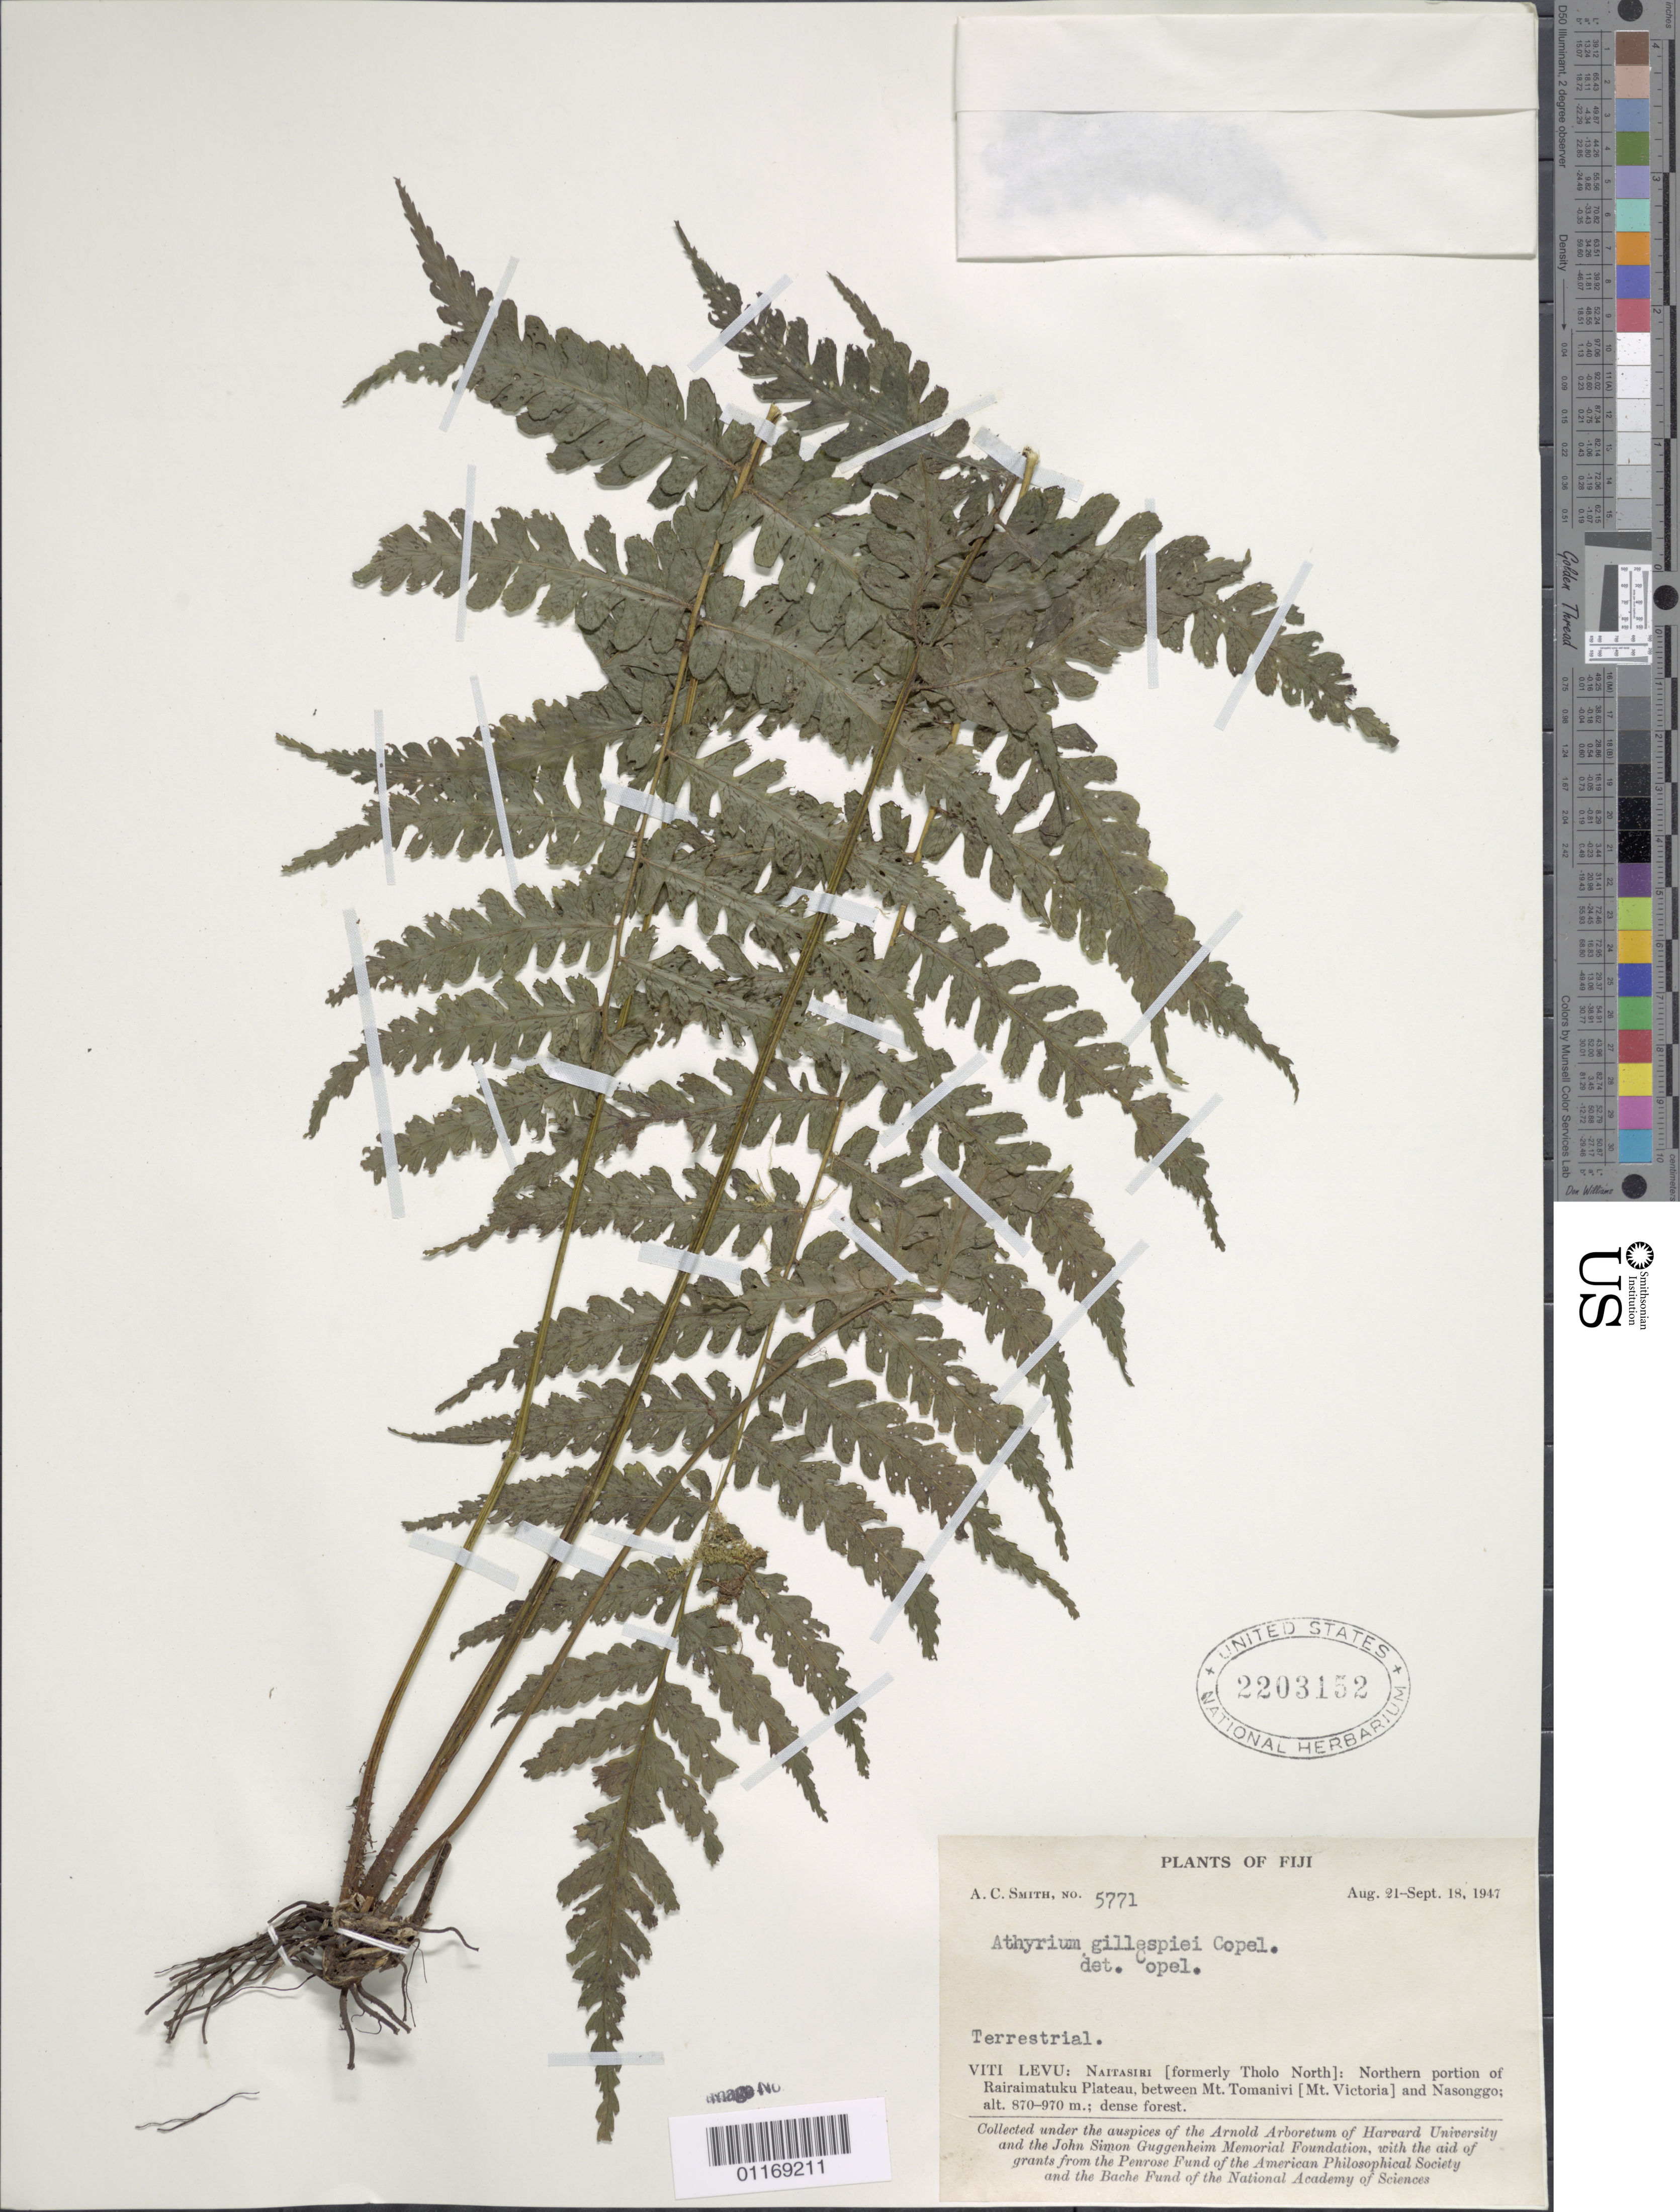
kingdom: Plantae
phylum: Tracheophyta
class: Polypodiopsida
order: Polypodiales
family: Athyriaceae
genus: Diplazium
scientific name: Diplazium gillespiei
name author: Copel.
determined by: Copeland, E. B.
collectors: A. C. Smith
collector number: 5771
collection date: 1947-08-21/1947-09-18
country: Fiji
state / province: Naitasiri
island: Viti Levu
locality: Northern portion of Rairaimatuku plateau, between Mt. tomanivi (Mt. Victoria) and Nasonggo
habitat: Dense forest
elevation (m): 870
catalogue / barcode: US 2203152